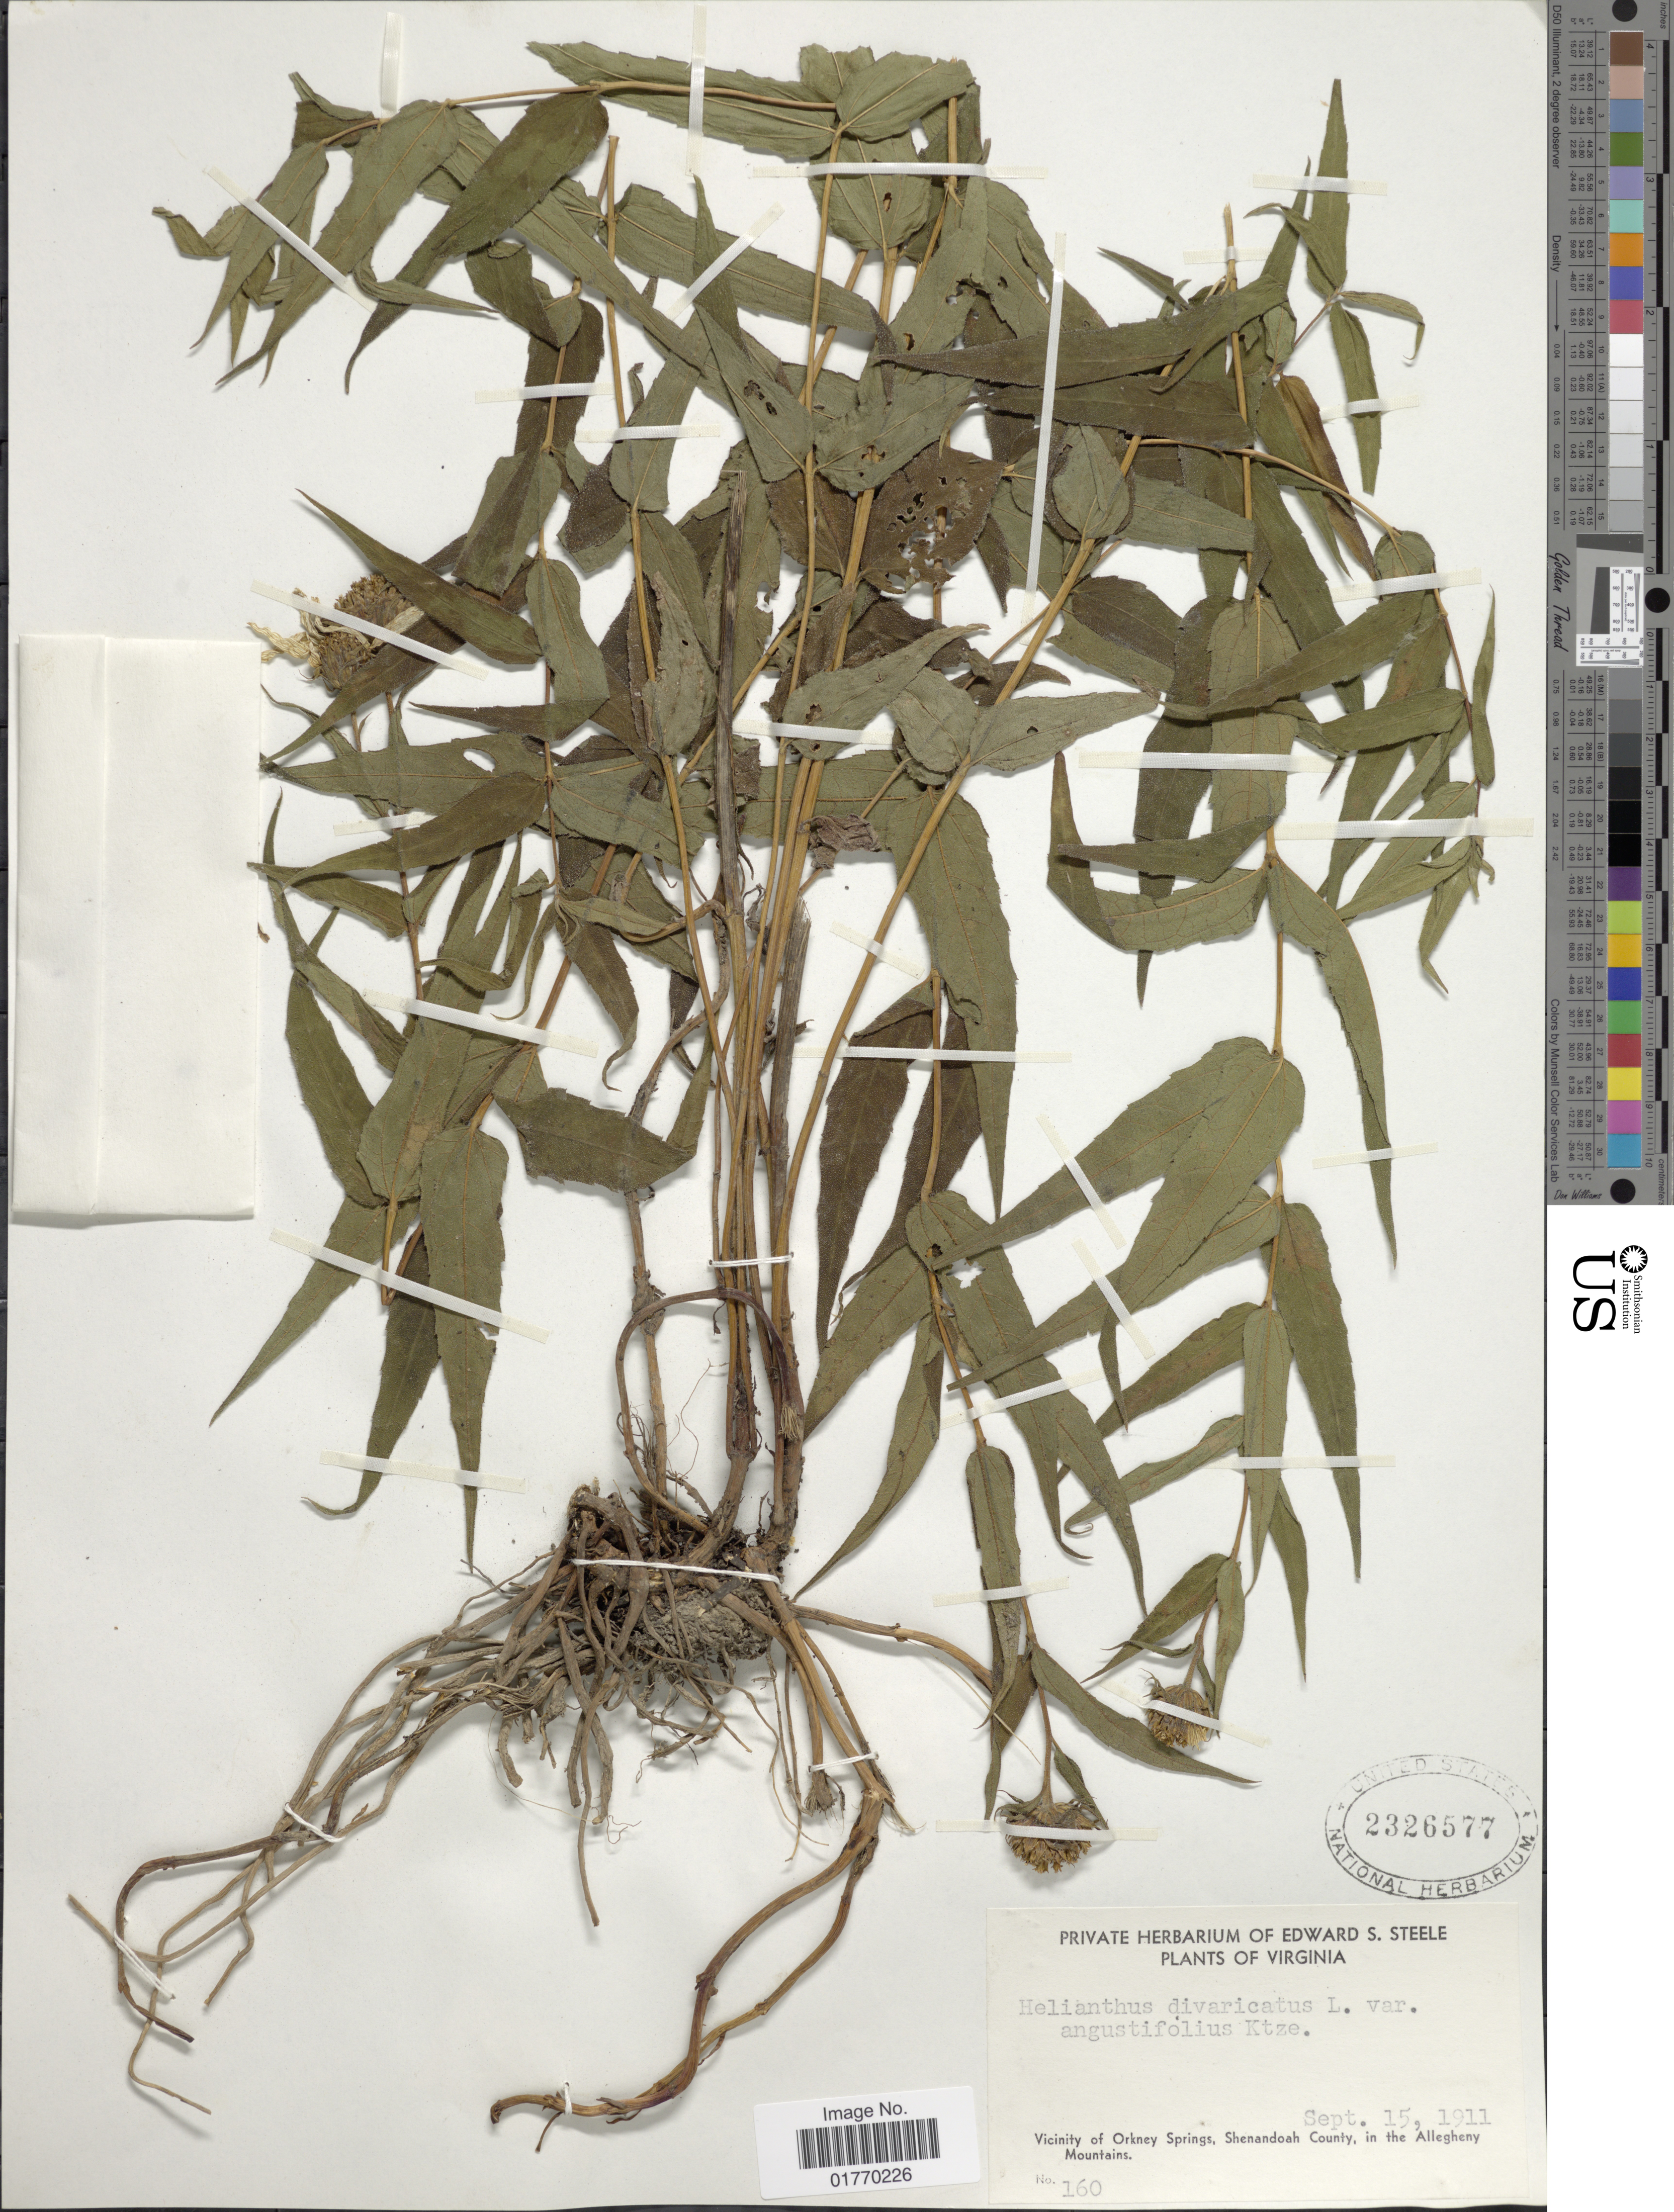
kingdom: Plantae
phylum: Tracheophyta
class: Magnoliopsida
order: Asterales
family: Asteraceae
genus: Helianthus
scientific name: Helianthus divaricatus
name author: L.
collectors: ex herb. Edward S. Steele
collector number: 160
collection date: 1911-09-15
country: United States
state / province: Virginia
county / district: Shenandoah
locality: Vicinity of Orkney Springs, Shenandoah County, in the Allegheny Mountains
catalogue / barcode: US 2326577